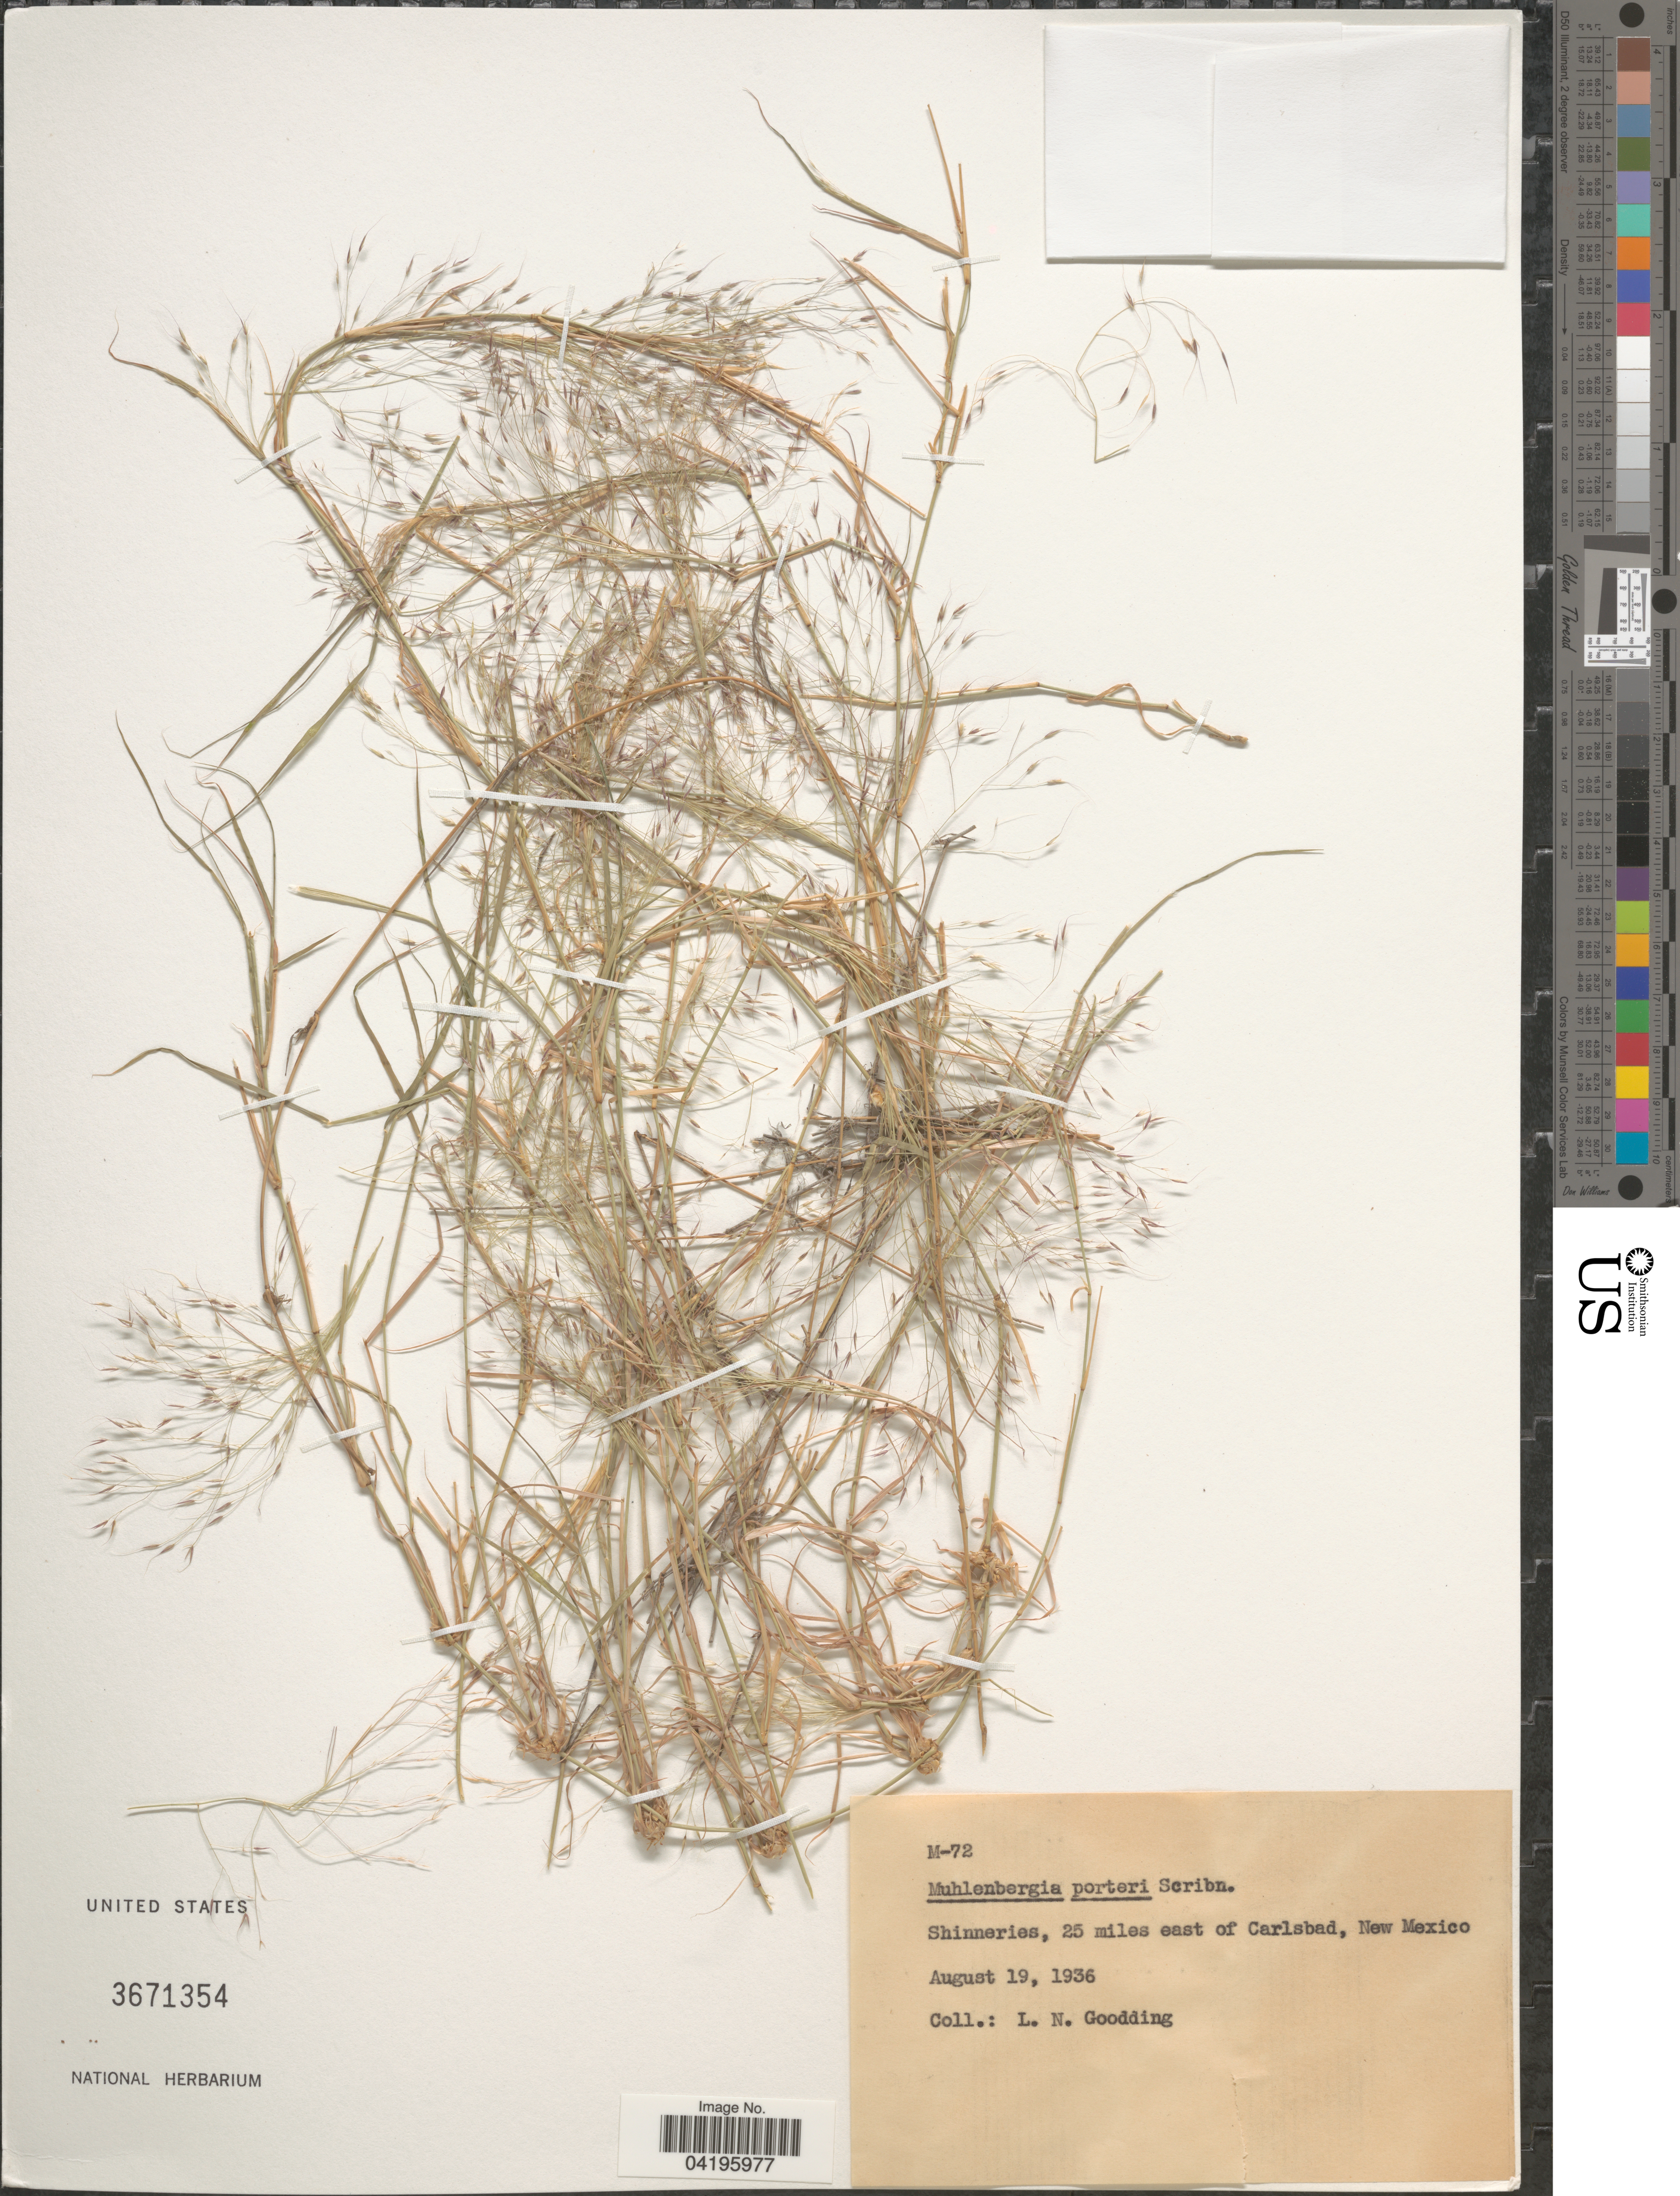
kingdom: Plantae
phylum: Tracheophyta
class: Liliopsida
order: Poales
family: Poaceae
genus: Muhlenbergia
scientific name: Muhlenbergia porteri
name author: Scribn. in W.J. Beal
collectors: L. N. Goodding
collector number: M-72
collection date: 1936-08-19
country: United States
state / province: New Mexico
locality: Shinneries, 25 miles east of Carlsbad.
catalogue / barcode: US 3671354